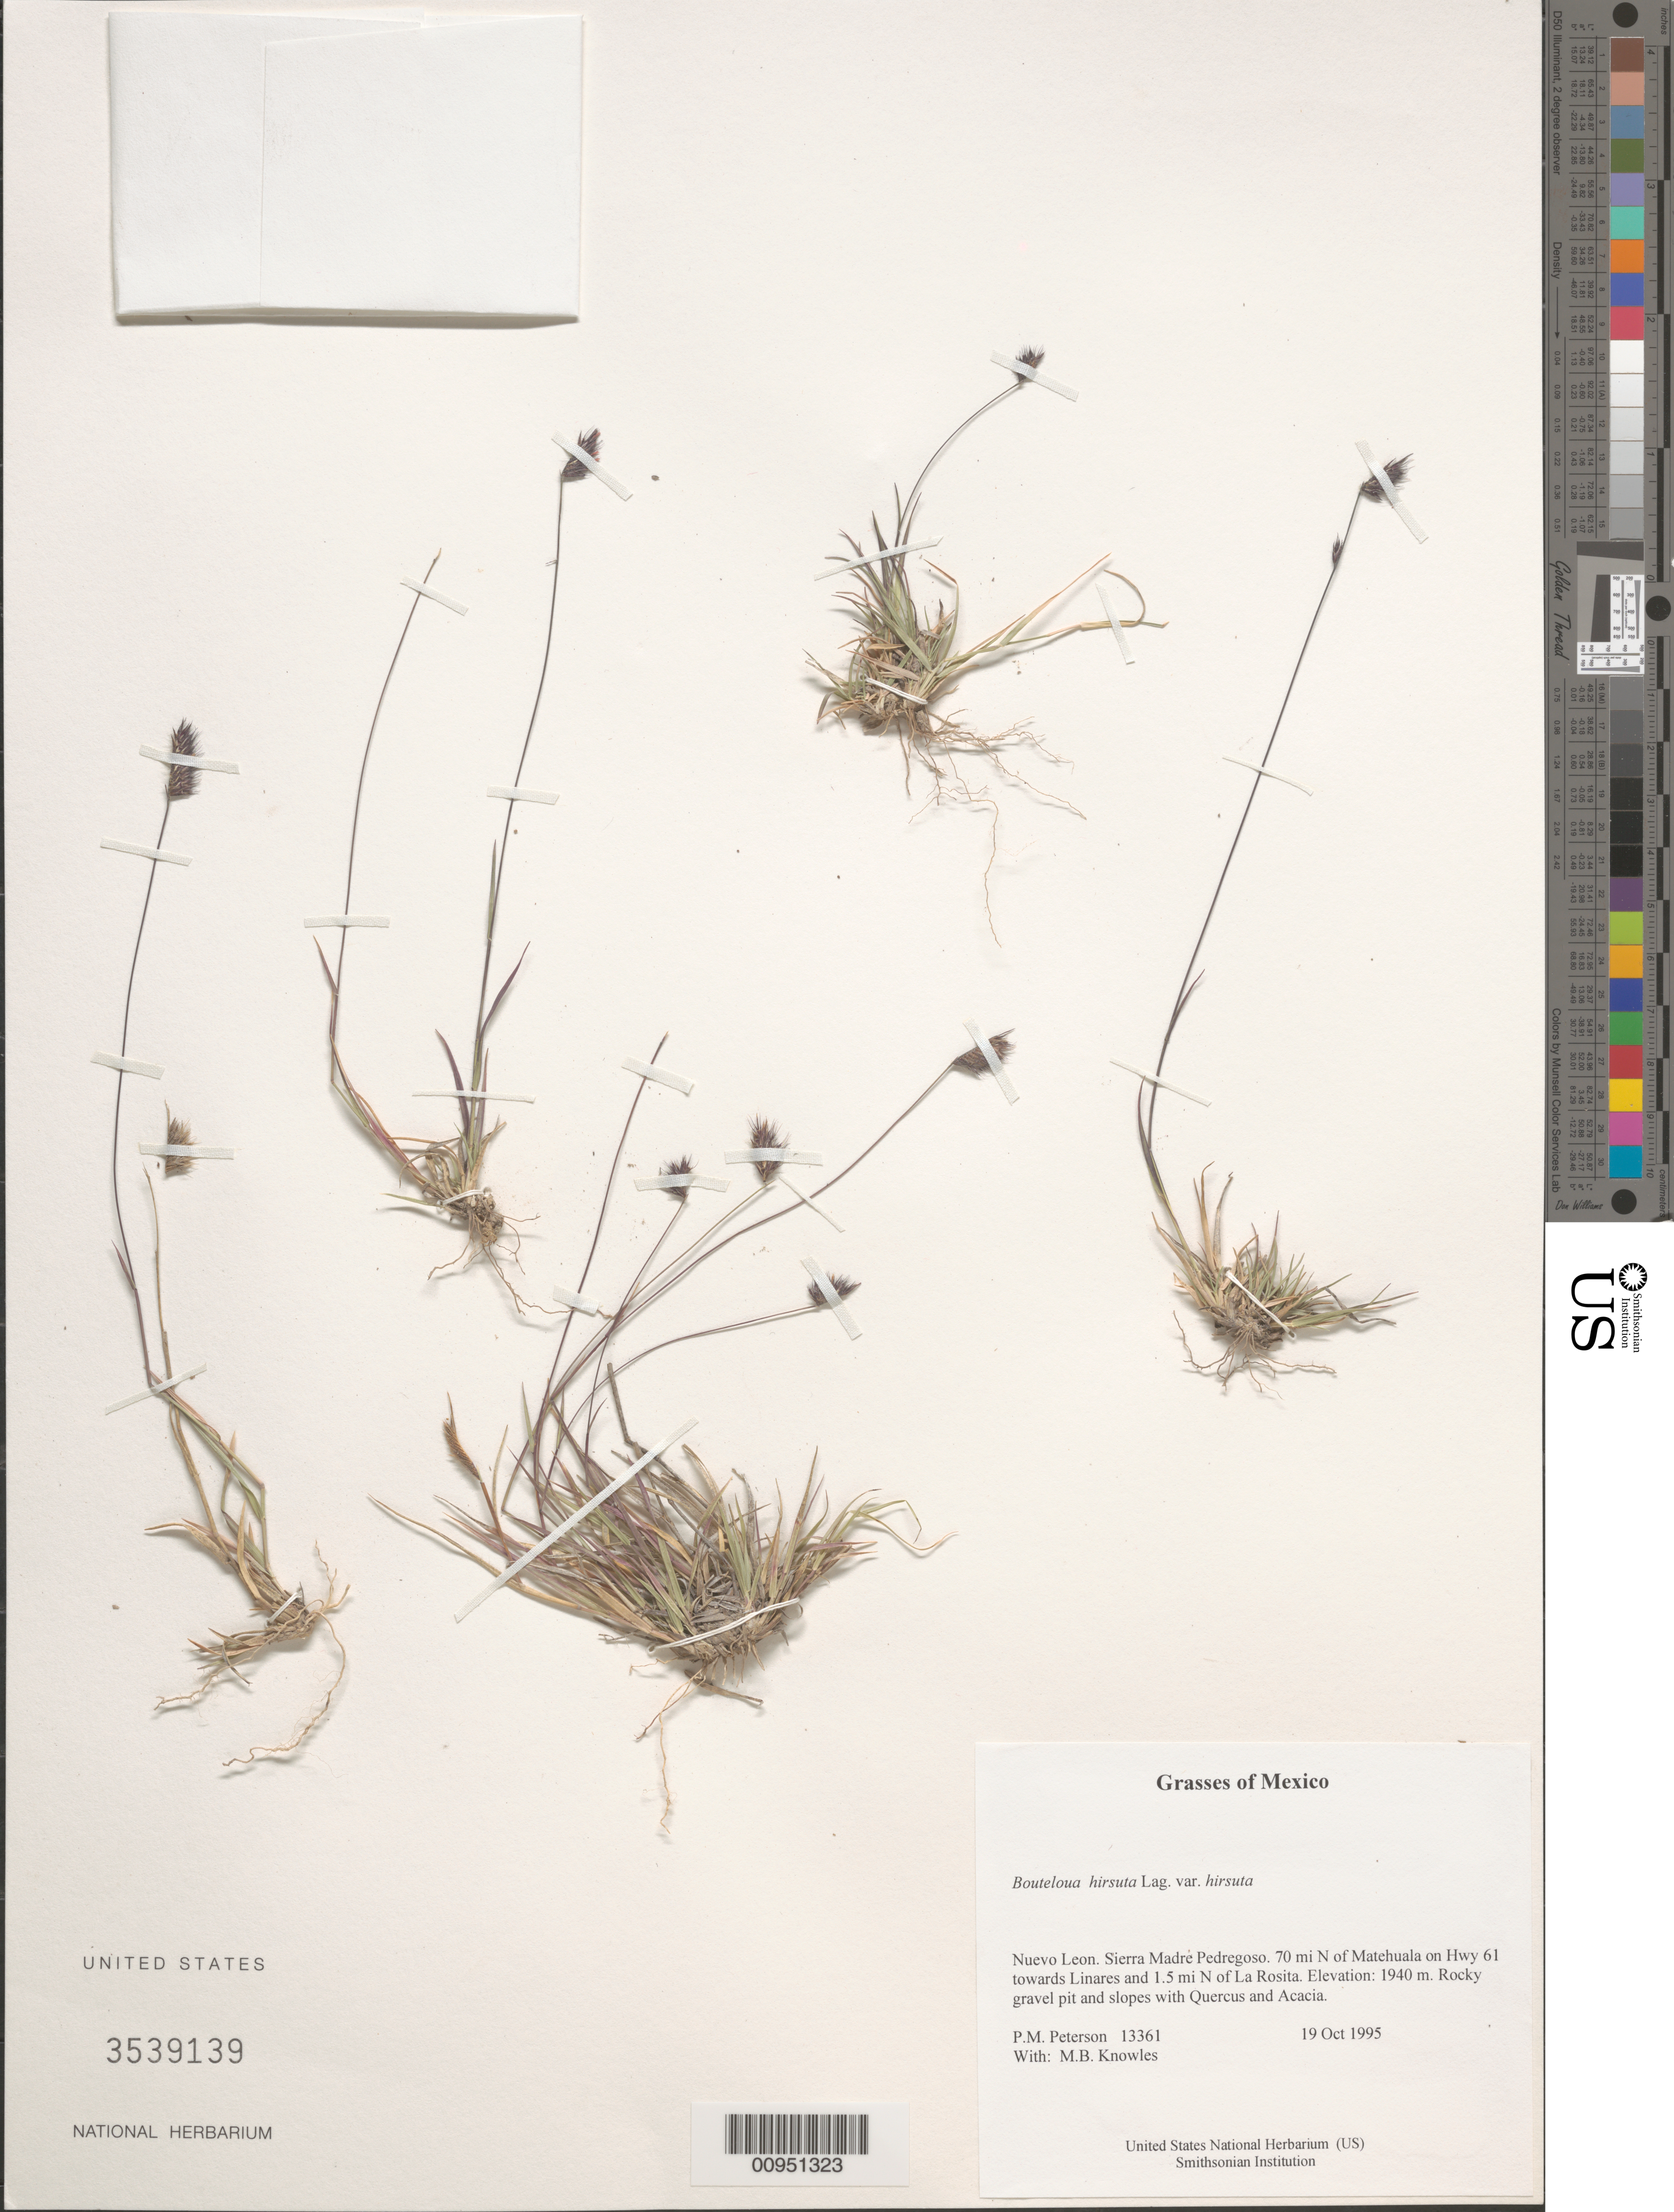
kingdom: Plantae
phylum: Tracheophyta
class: Liliopsida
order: Poales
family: Poaceae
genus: Bouteloua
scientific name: Bouteloua hirsuta var. hirsuta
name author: Lag.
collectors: P. M. Peterson & M. B. Knowles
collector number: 13361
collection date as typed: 19 Oct 1995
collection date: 1995-10-19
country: Mexico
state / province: Nuevo León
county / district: Sierra Madre Pedregoso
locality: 70 mi N of Matehuala on Hwy 61 towards Linares and 1.5 mi N of La Rosita.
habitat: Rocky gravel pit and slopes with Quercus and Acacia.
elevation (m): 1940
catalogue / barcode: US 3539139